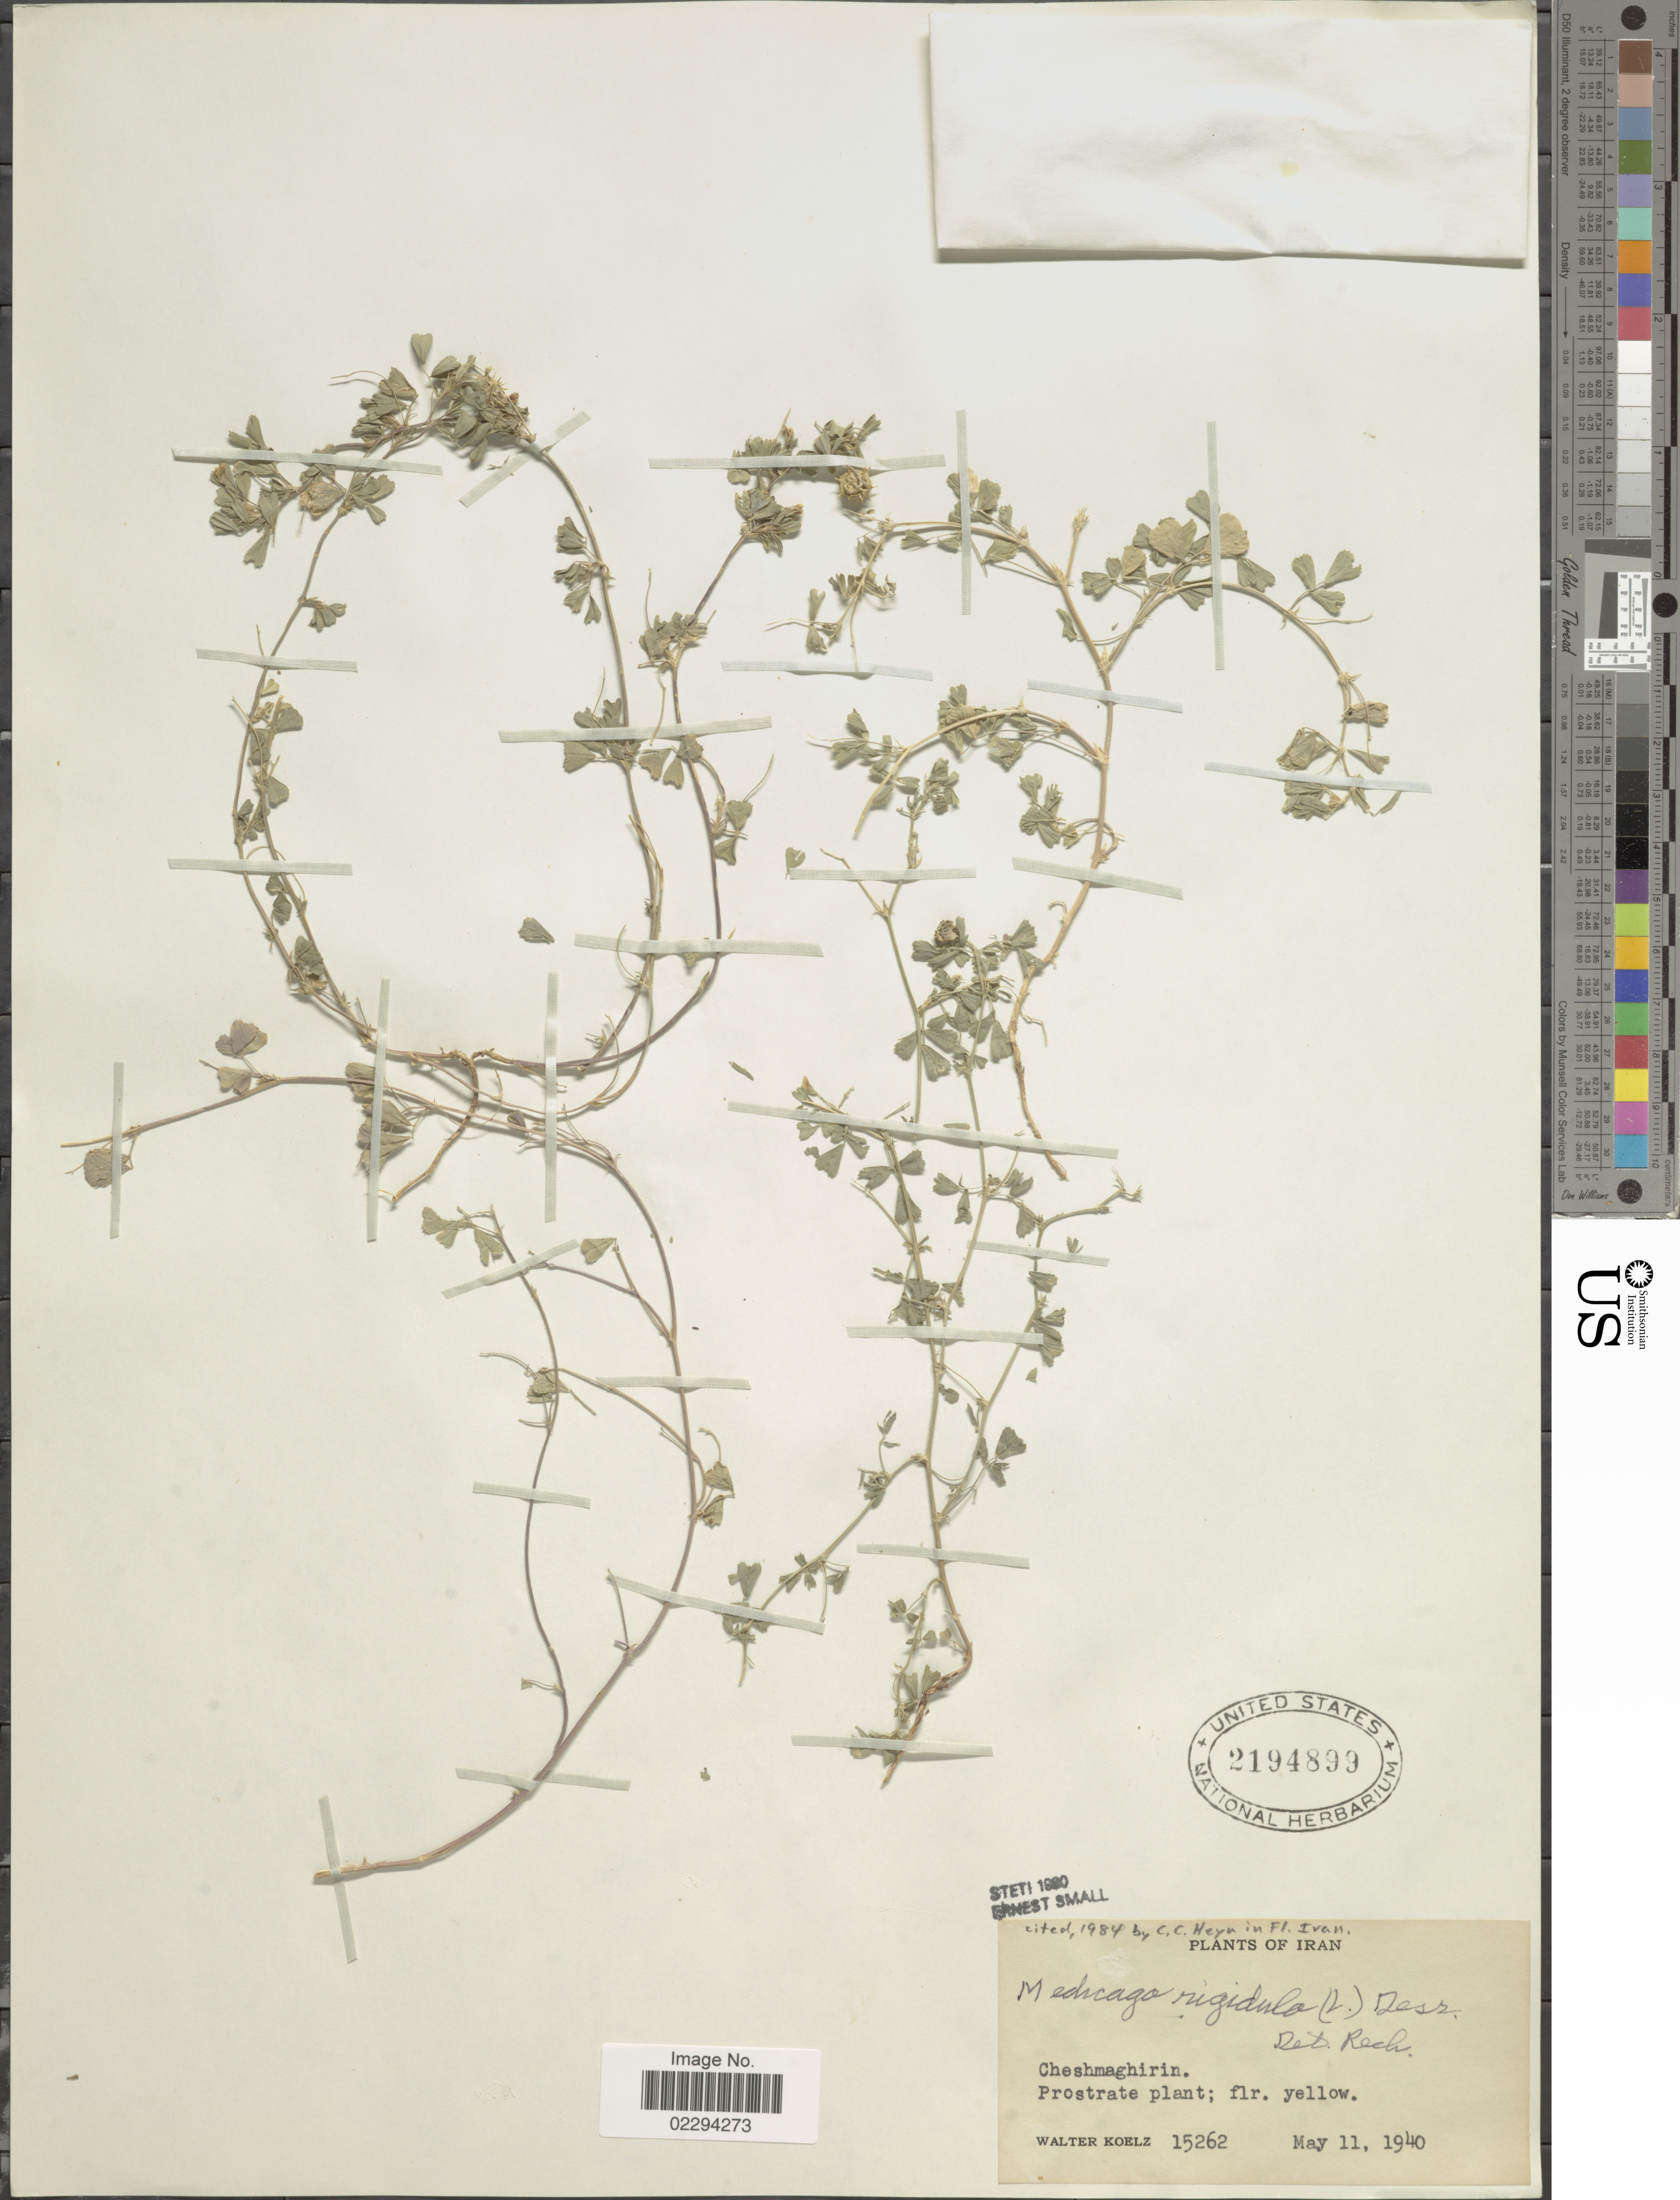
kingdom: Plantae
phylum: Tracheophyta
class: Magnoliopsida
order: Fabales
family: Fabaceae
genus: Medicago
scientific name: Medicago rigidula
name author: (L.) All.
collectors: W. N. Koelz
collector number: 15262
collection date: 1940-05-11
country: Iran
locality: Cheshmaghirin.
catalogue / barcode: US 2194899